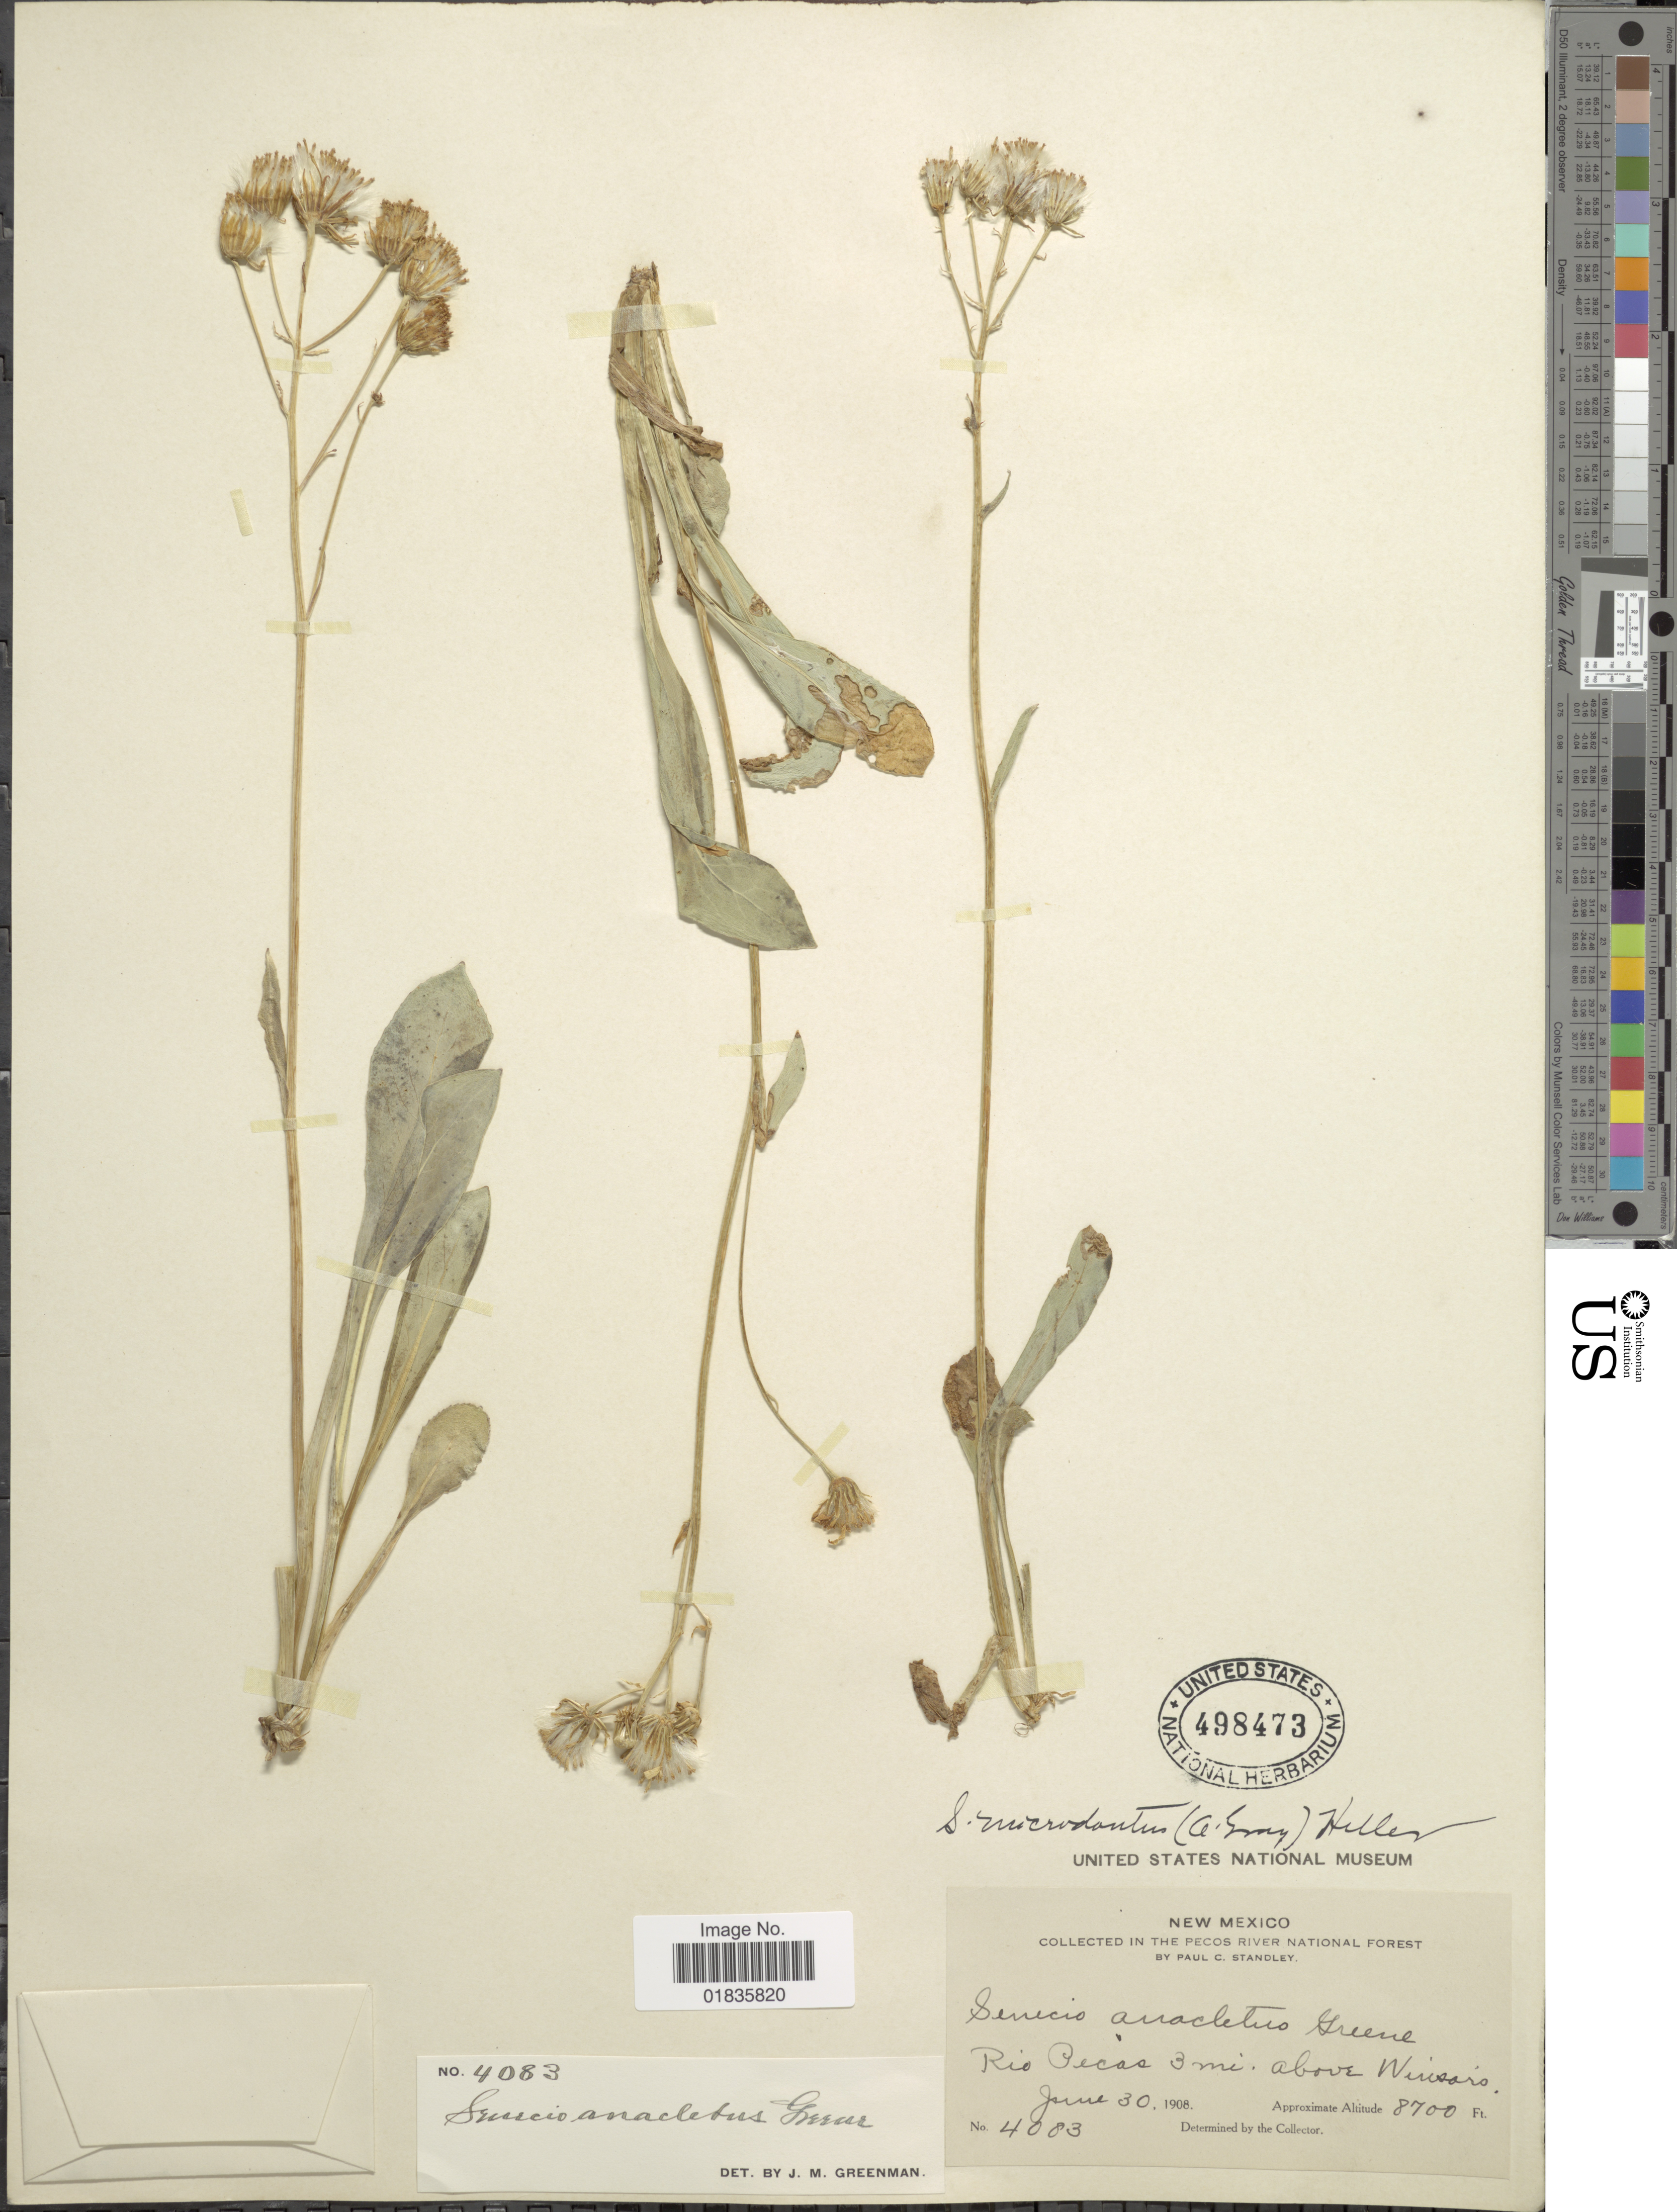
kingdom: Plantae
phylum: Tracheophyta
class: Magnoliopsida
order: Asterales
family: Asteraceae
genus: Senecio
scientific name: Senecio wootonii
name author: Greene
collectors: P. C. Standley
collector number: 4083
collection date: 1908-06-30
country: United States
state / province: New Mexico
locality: In the Pecos River National Forest, Rio Pecos 3 mi. above Winsor's.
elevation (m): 2652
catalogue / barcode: US 498473